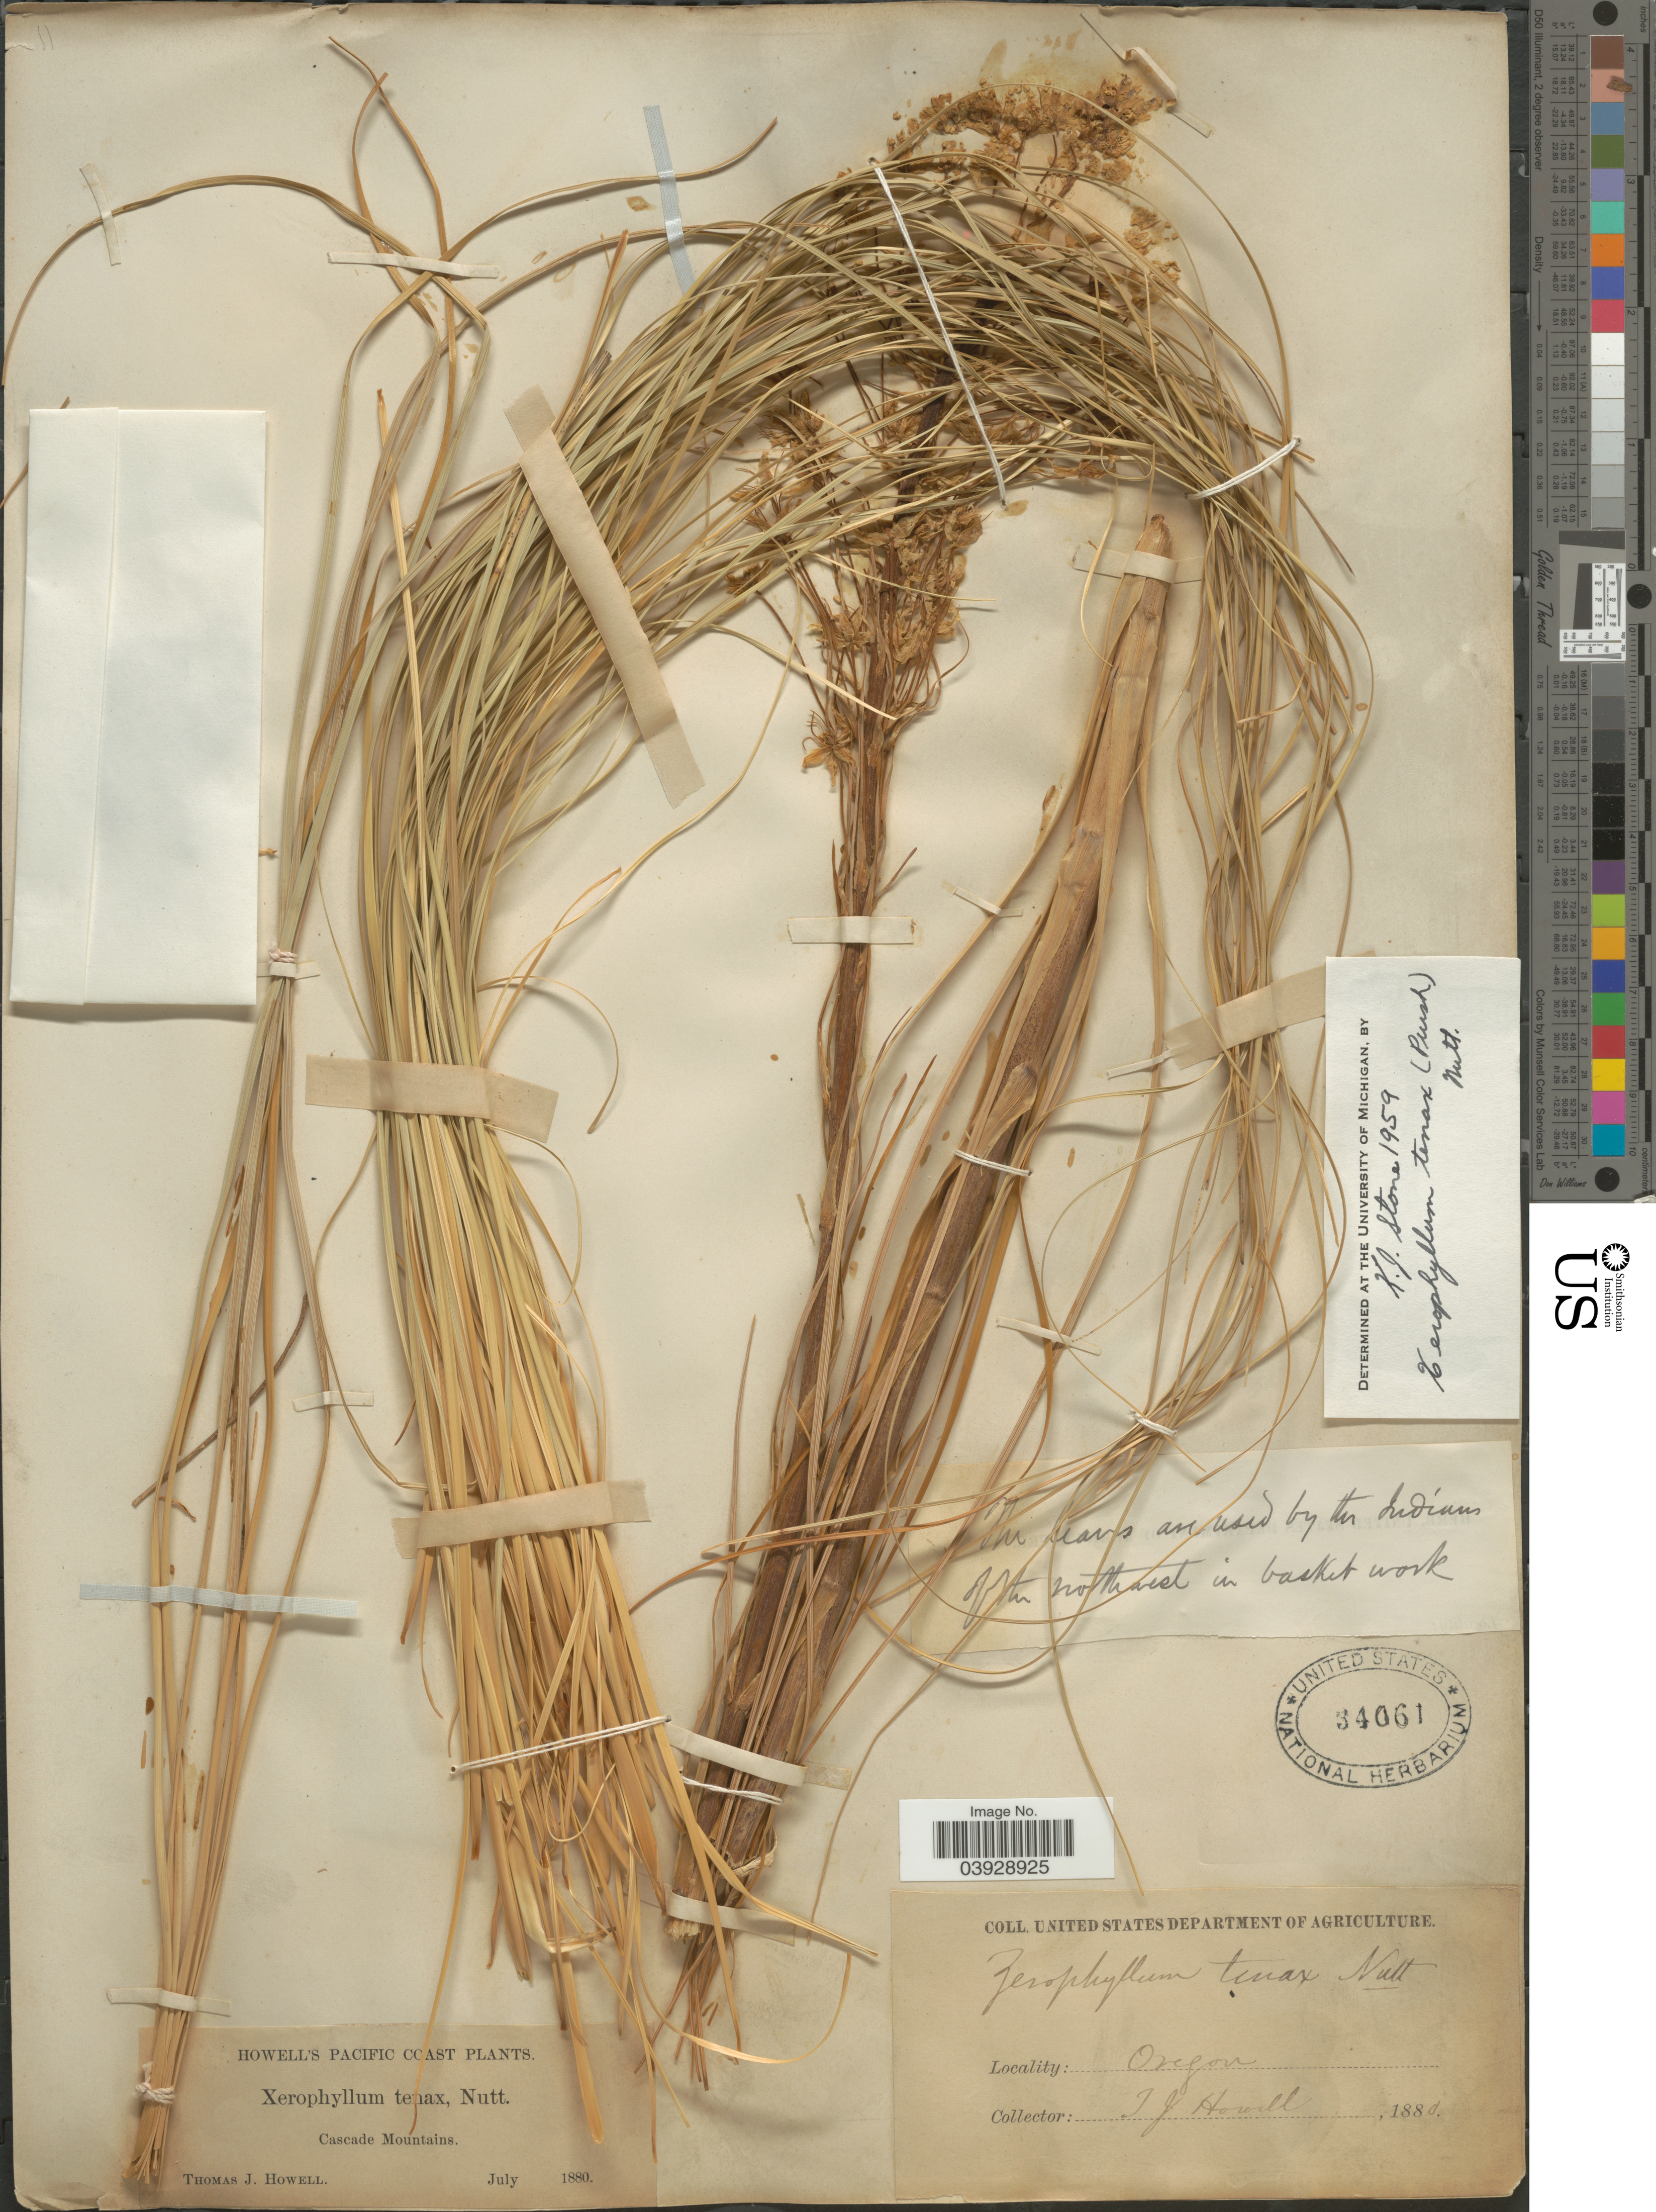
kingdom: Plantae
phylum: Tracheophyta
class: Liliopsida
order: Liliales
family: Melanthiaceae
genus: Xerophyllum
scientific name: Xerophyllum tenax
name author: (Pursh) Nutt.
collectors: T. J. Howell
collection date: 1880-07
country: United States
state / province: Oregon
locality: Pacific Coast. Cascade Mountains.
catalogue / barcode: US 34061